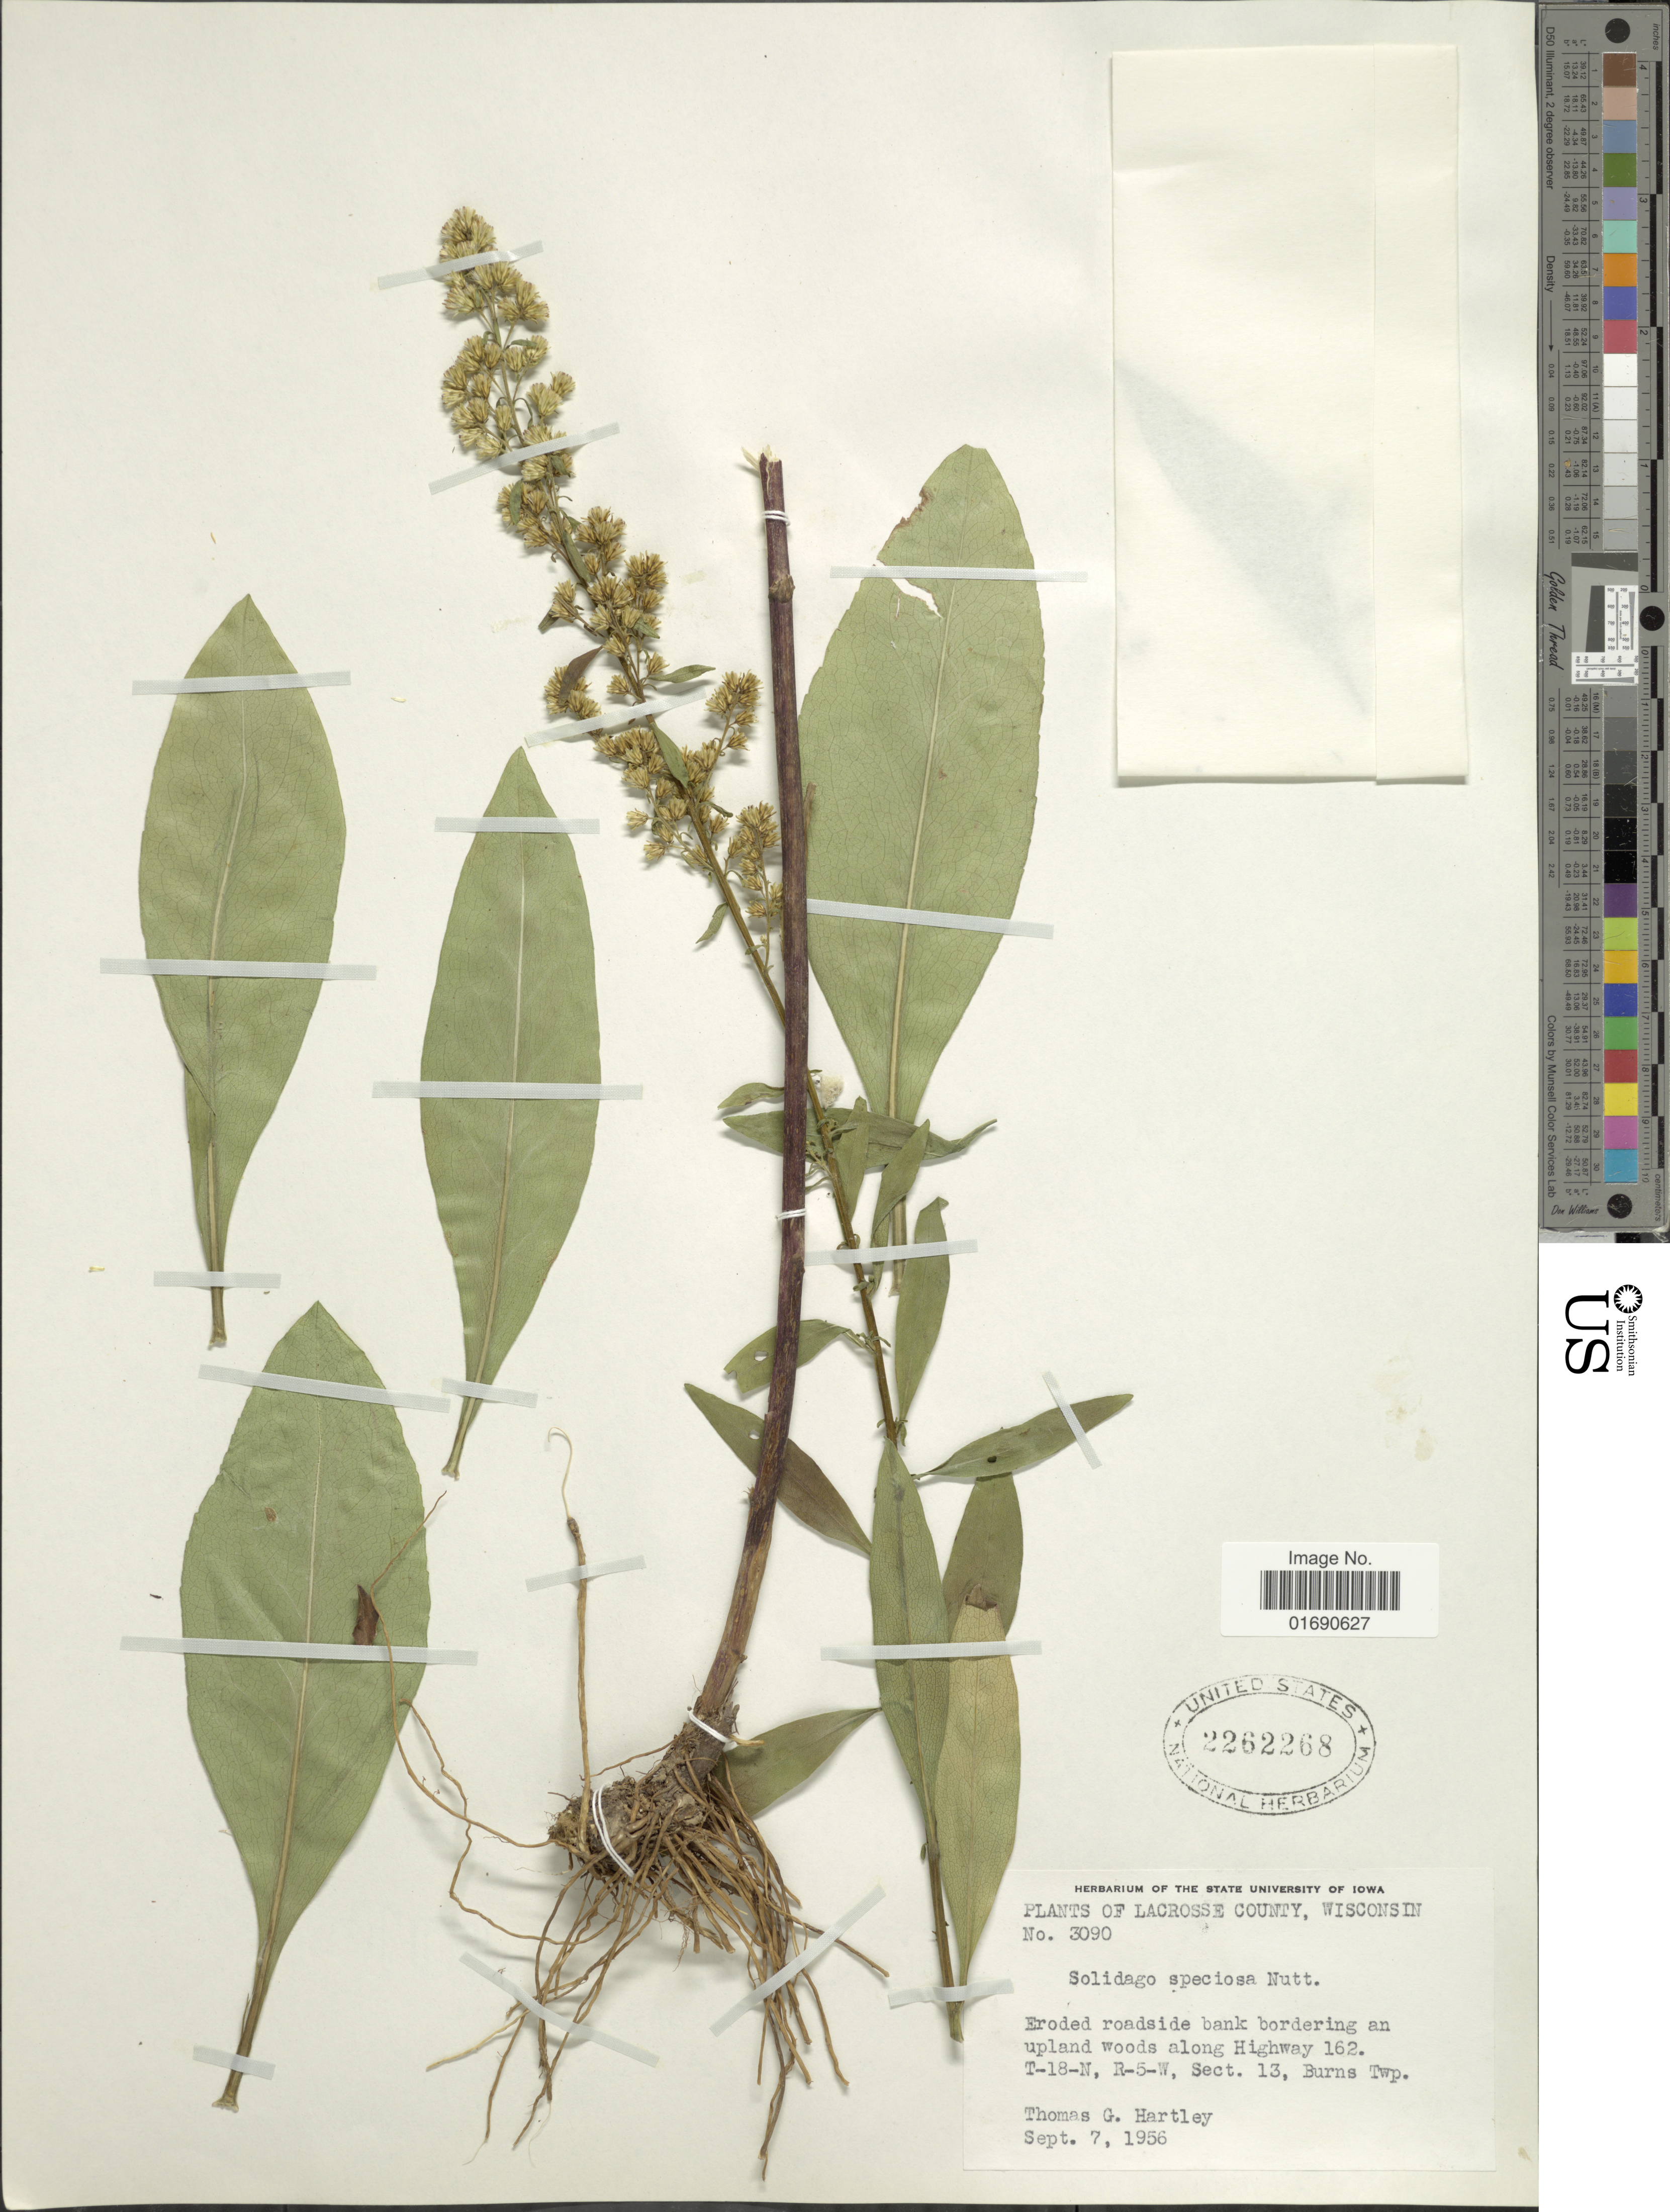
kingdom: Plantae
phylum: Tracheophyta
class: Magnoliopsida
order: Asterales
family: Asteraceae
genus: Solidago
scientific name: Solidago speciosa var. angustata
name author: Torr. & A. Gray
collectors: T. G. Hartley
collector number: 3090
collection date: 1956-09-07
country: United States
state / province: Wisconsin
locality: Lacrosse County, Eroded roadside bank bordering and upland woods along Highway 162. T-18-N, R-5-W, Sect. 13, Burns Twp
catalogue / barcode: US 2262268